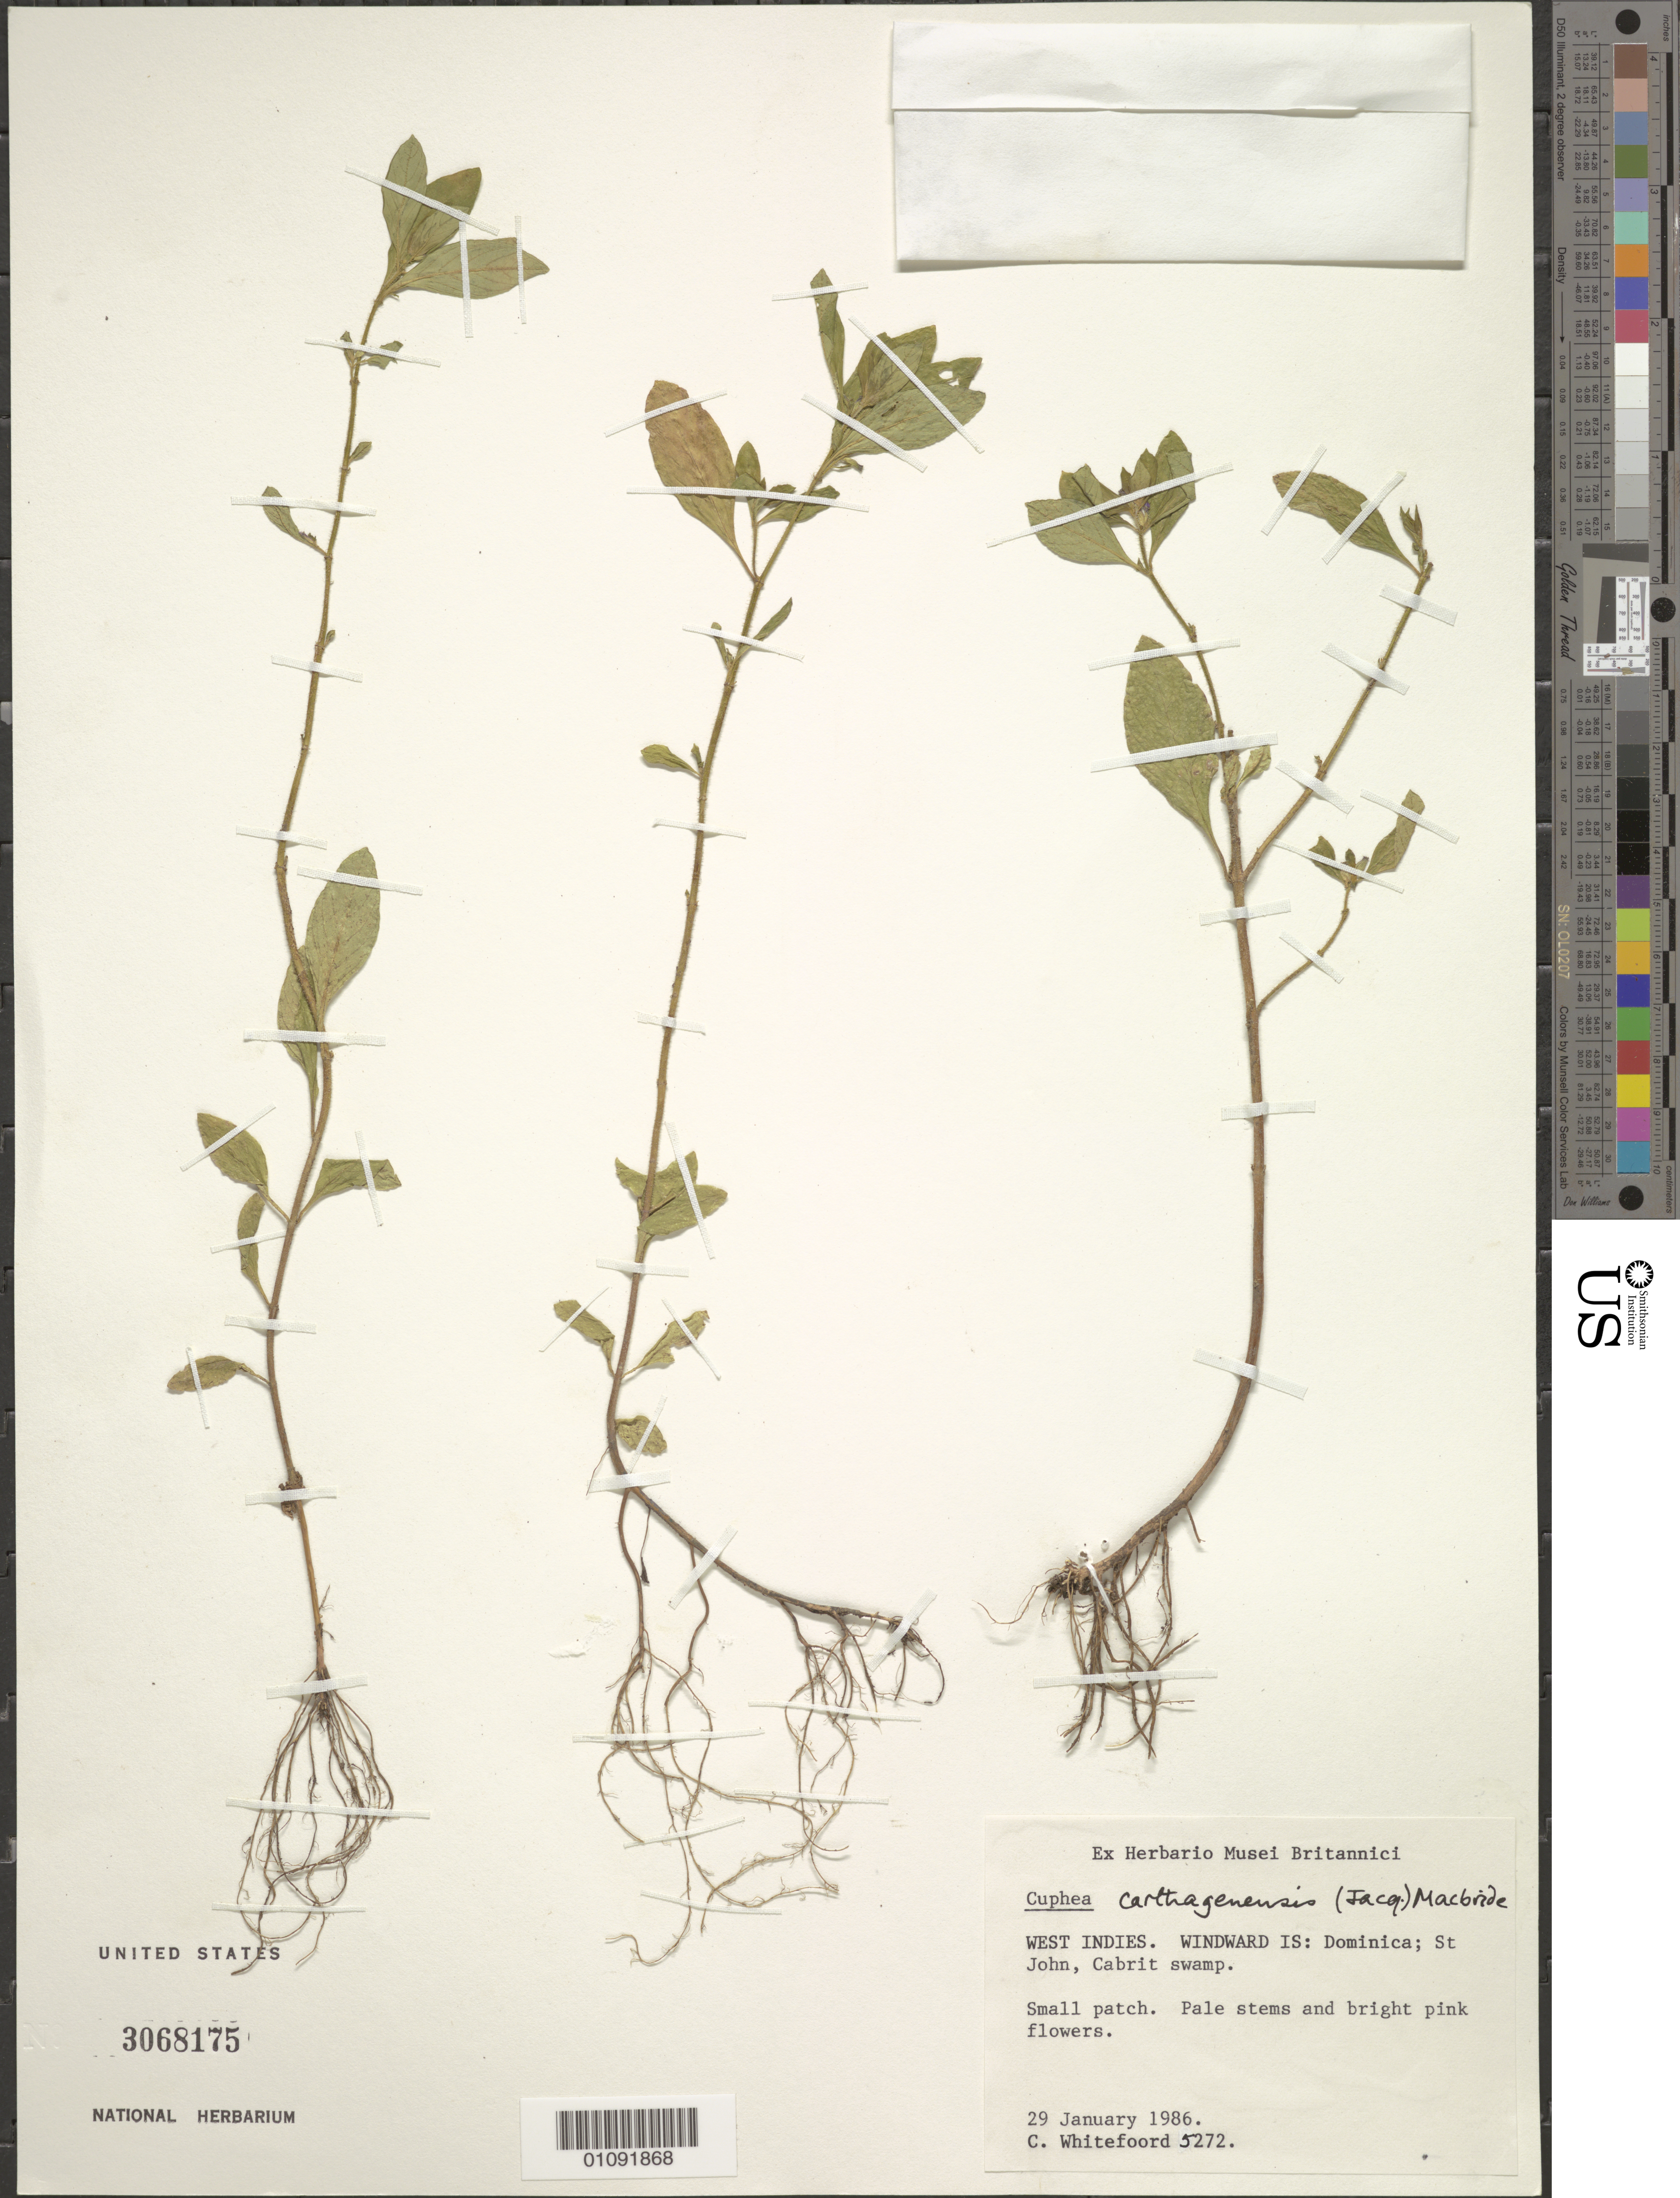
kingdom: Plantae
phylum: Tracheophyta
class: Magnoliopsida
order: Myrtales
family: Lythraceae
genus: Cuphea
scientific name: Cuphea carthagenensis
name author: (Jacq.) J.F. Macbr.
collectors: C. Whitefoord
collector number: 5272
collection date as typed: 29 Jan 1986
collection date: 1986-01-29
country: Dominica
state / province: St. John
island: Dominica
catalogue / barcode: US 3068175